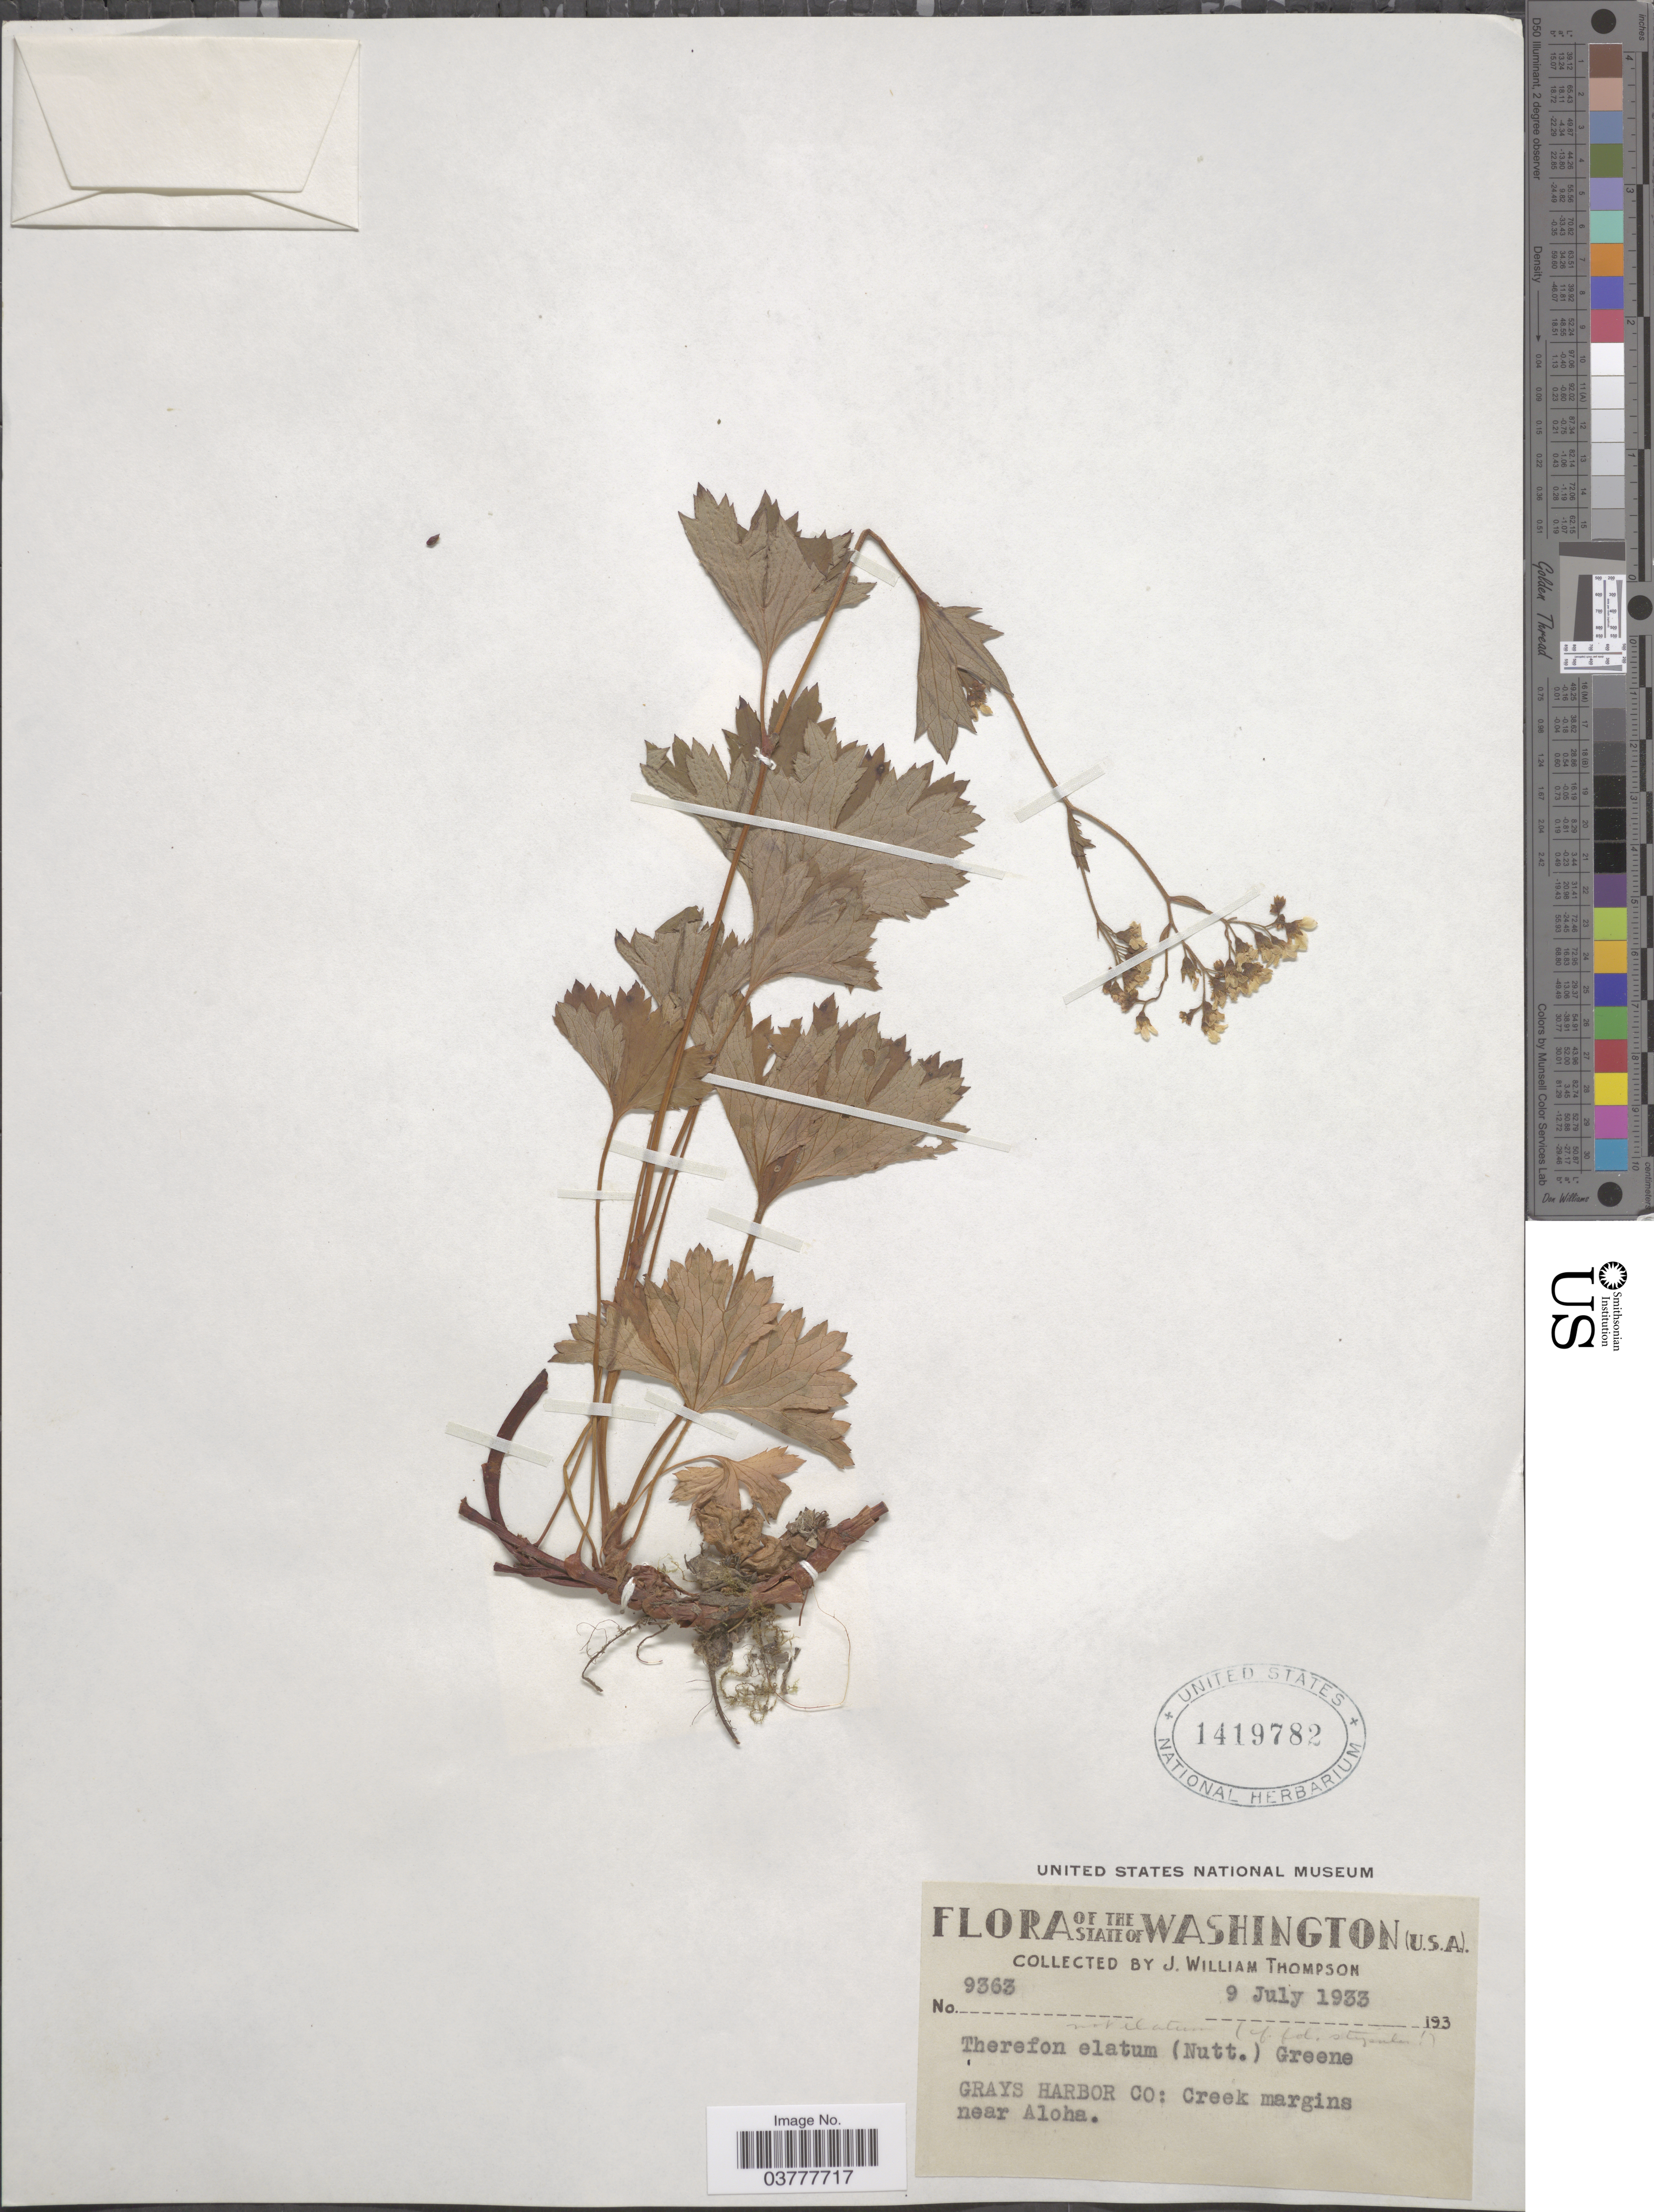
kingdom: Plantae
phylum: Tracheophyta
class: Magnoliopsida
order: Saxifragales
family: Saxifragaceae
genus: Boykinia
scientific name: Boykinia sp.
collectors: J. W. Thompson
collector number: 9363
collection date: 1933-07-09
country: United States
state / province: Washington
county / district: Grays Harbor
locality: Grays Harbor Co: Creek margins near Aloha.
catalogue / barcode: US 1419782